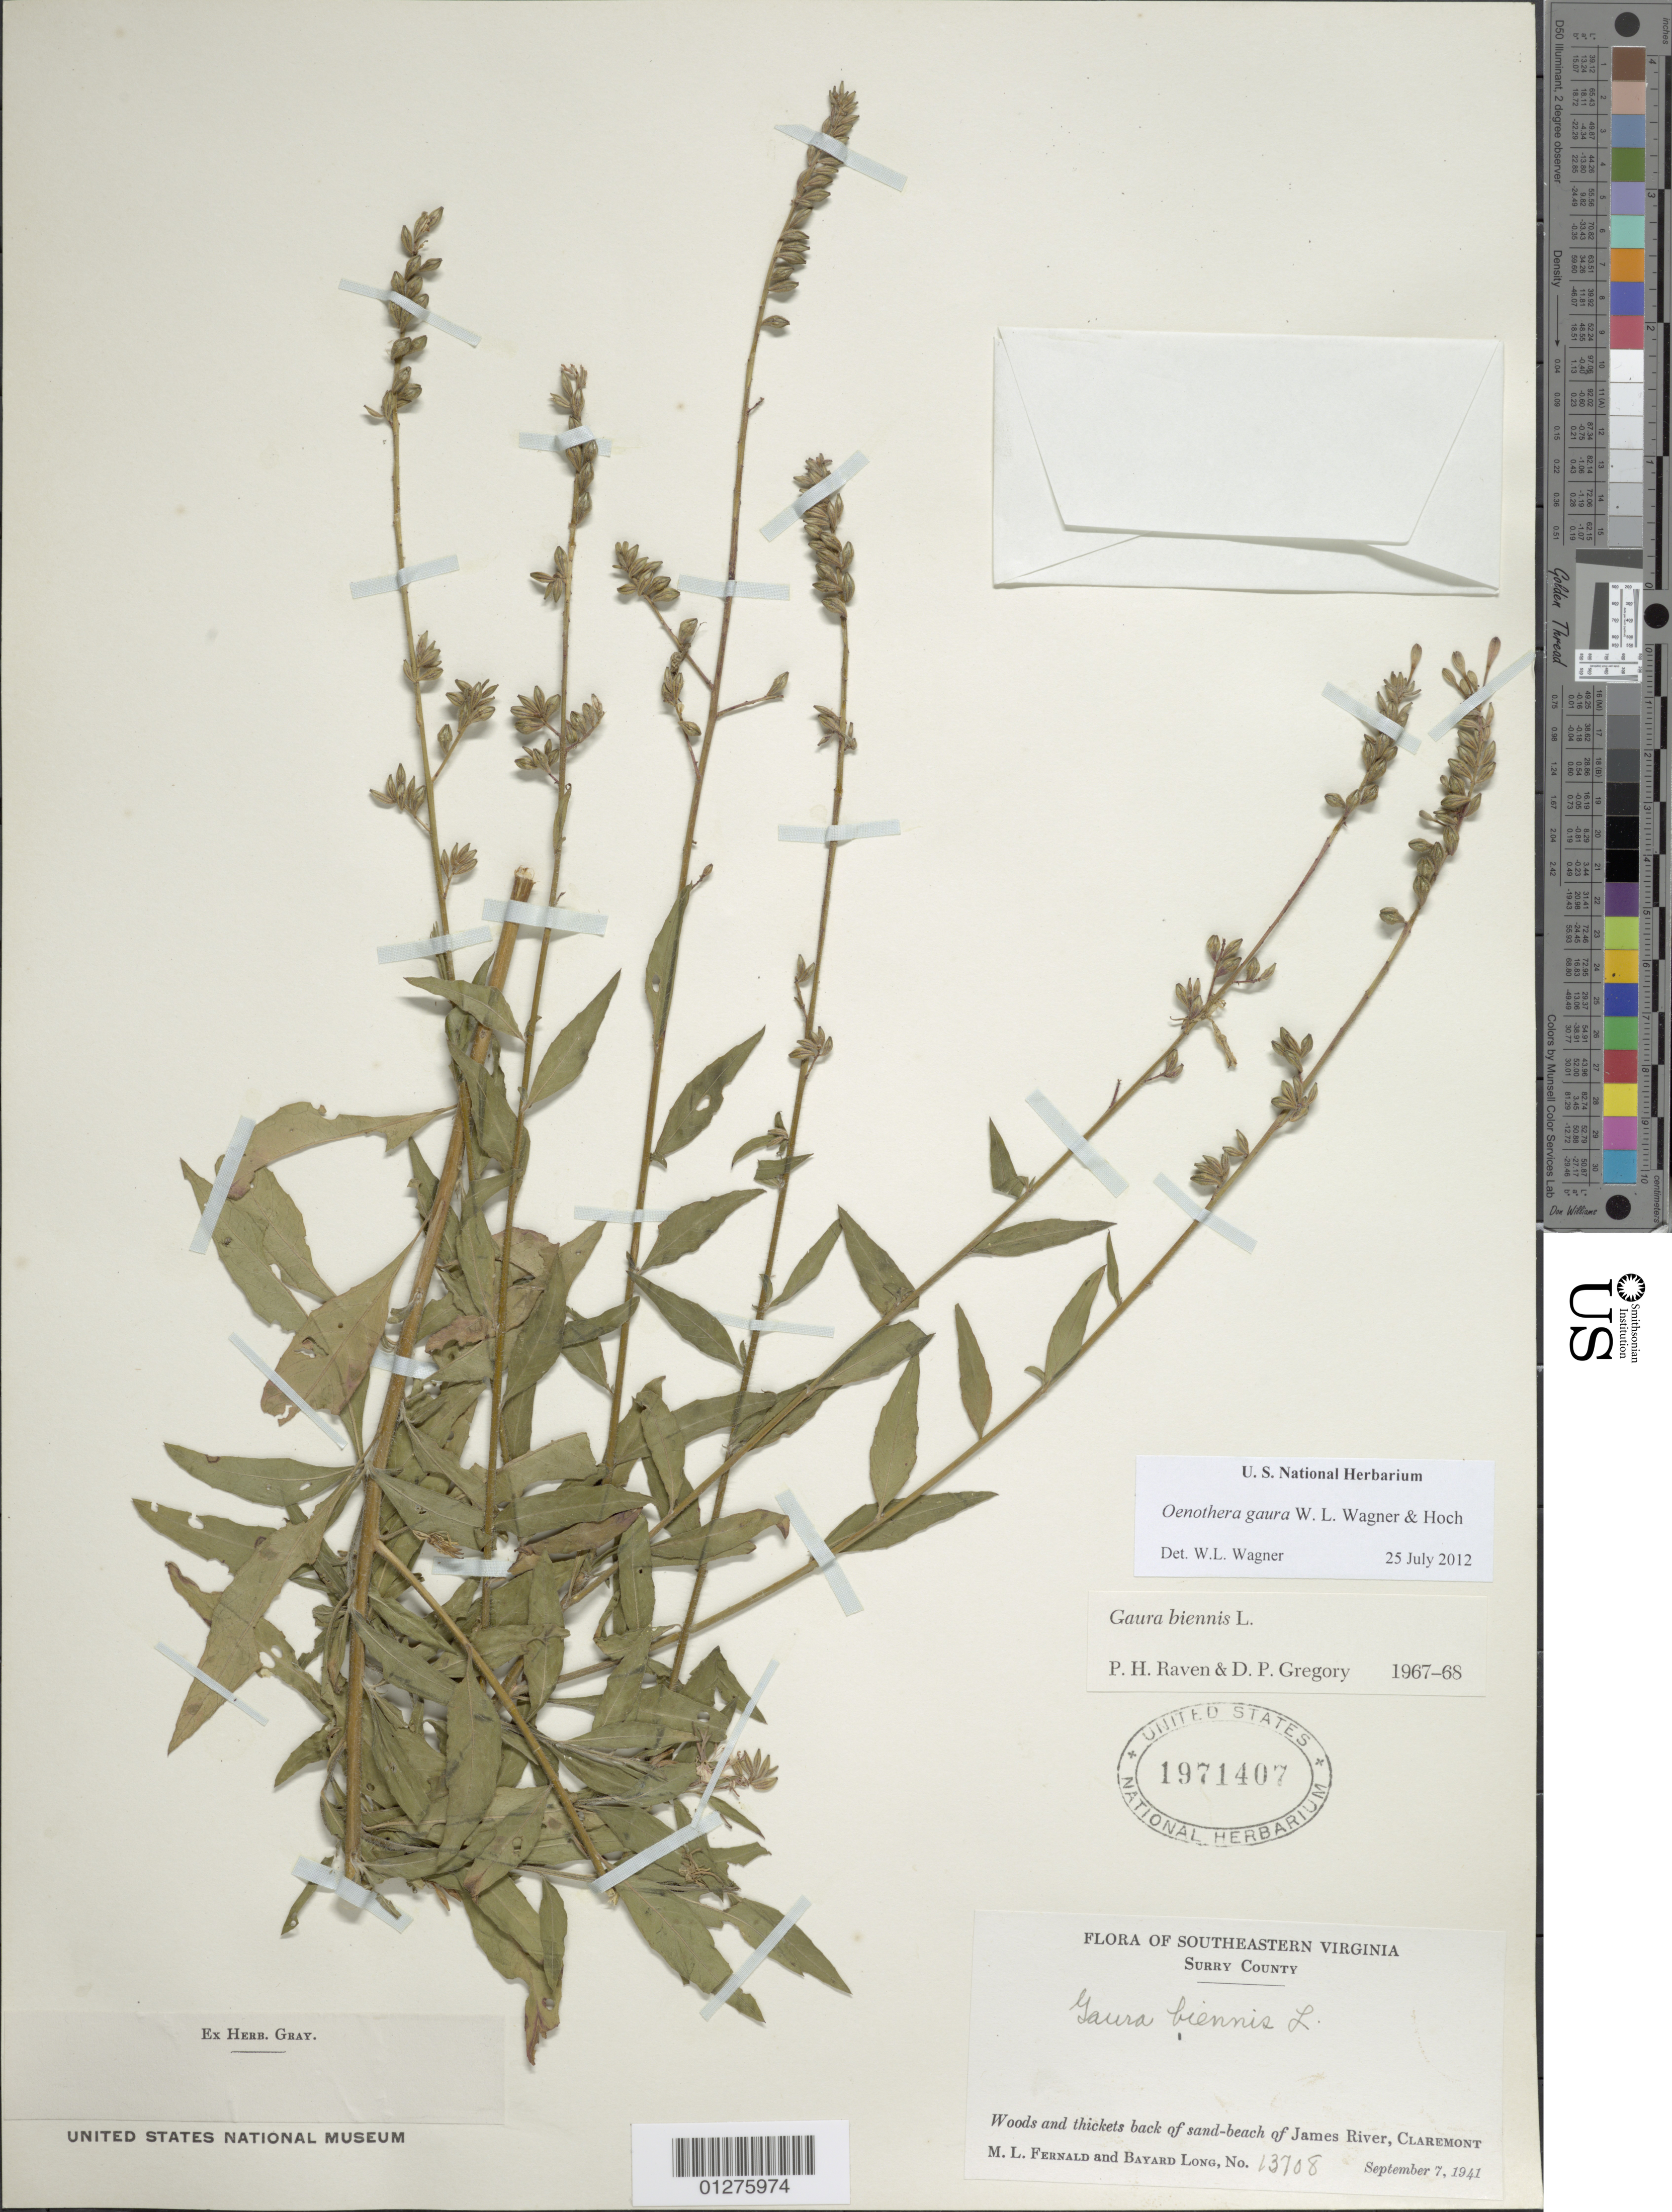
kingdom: Plantae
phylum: Tracheophyta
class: Magnoliopsida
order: Myrtales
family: Onagraceae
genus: Oenothera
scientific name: Oenothera gaura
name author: W.L. Wagner & Hoch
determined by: Wagner, W. L., (BOT), Smithsonian Institution - National Museum of Natural History (UNITED STATES)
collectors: M. L. Fernald & B. H. Long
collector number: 13708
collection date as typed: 07 Sep 1941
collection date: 1941-09-07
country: United States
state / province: Virginia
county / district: Surry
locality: James river, claremont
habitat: Woods and thickets back of sand-beach.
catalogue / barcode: US 1971407